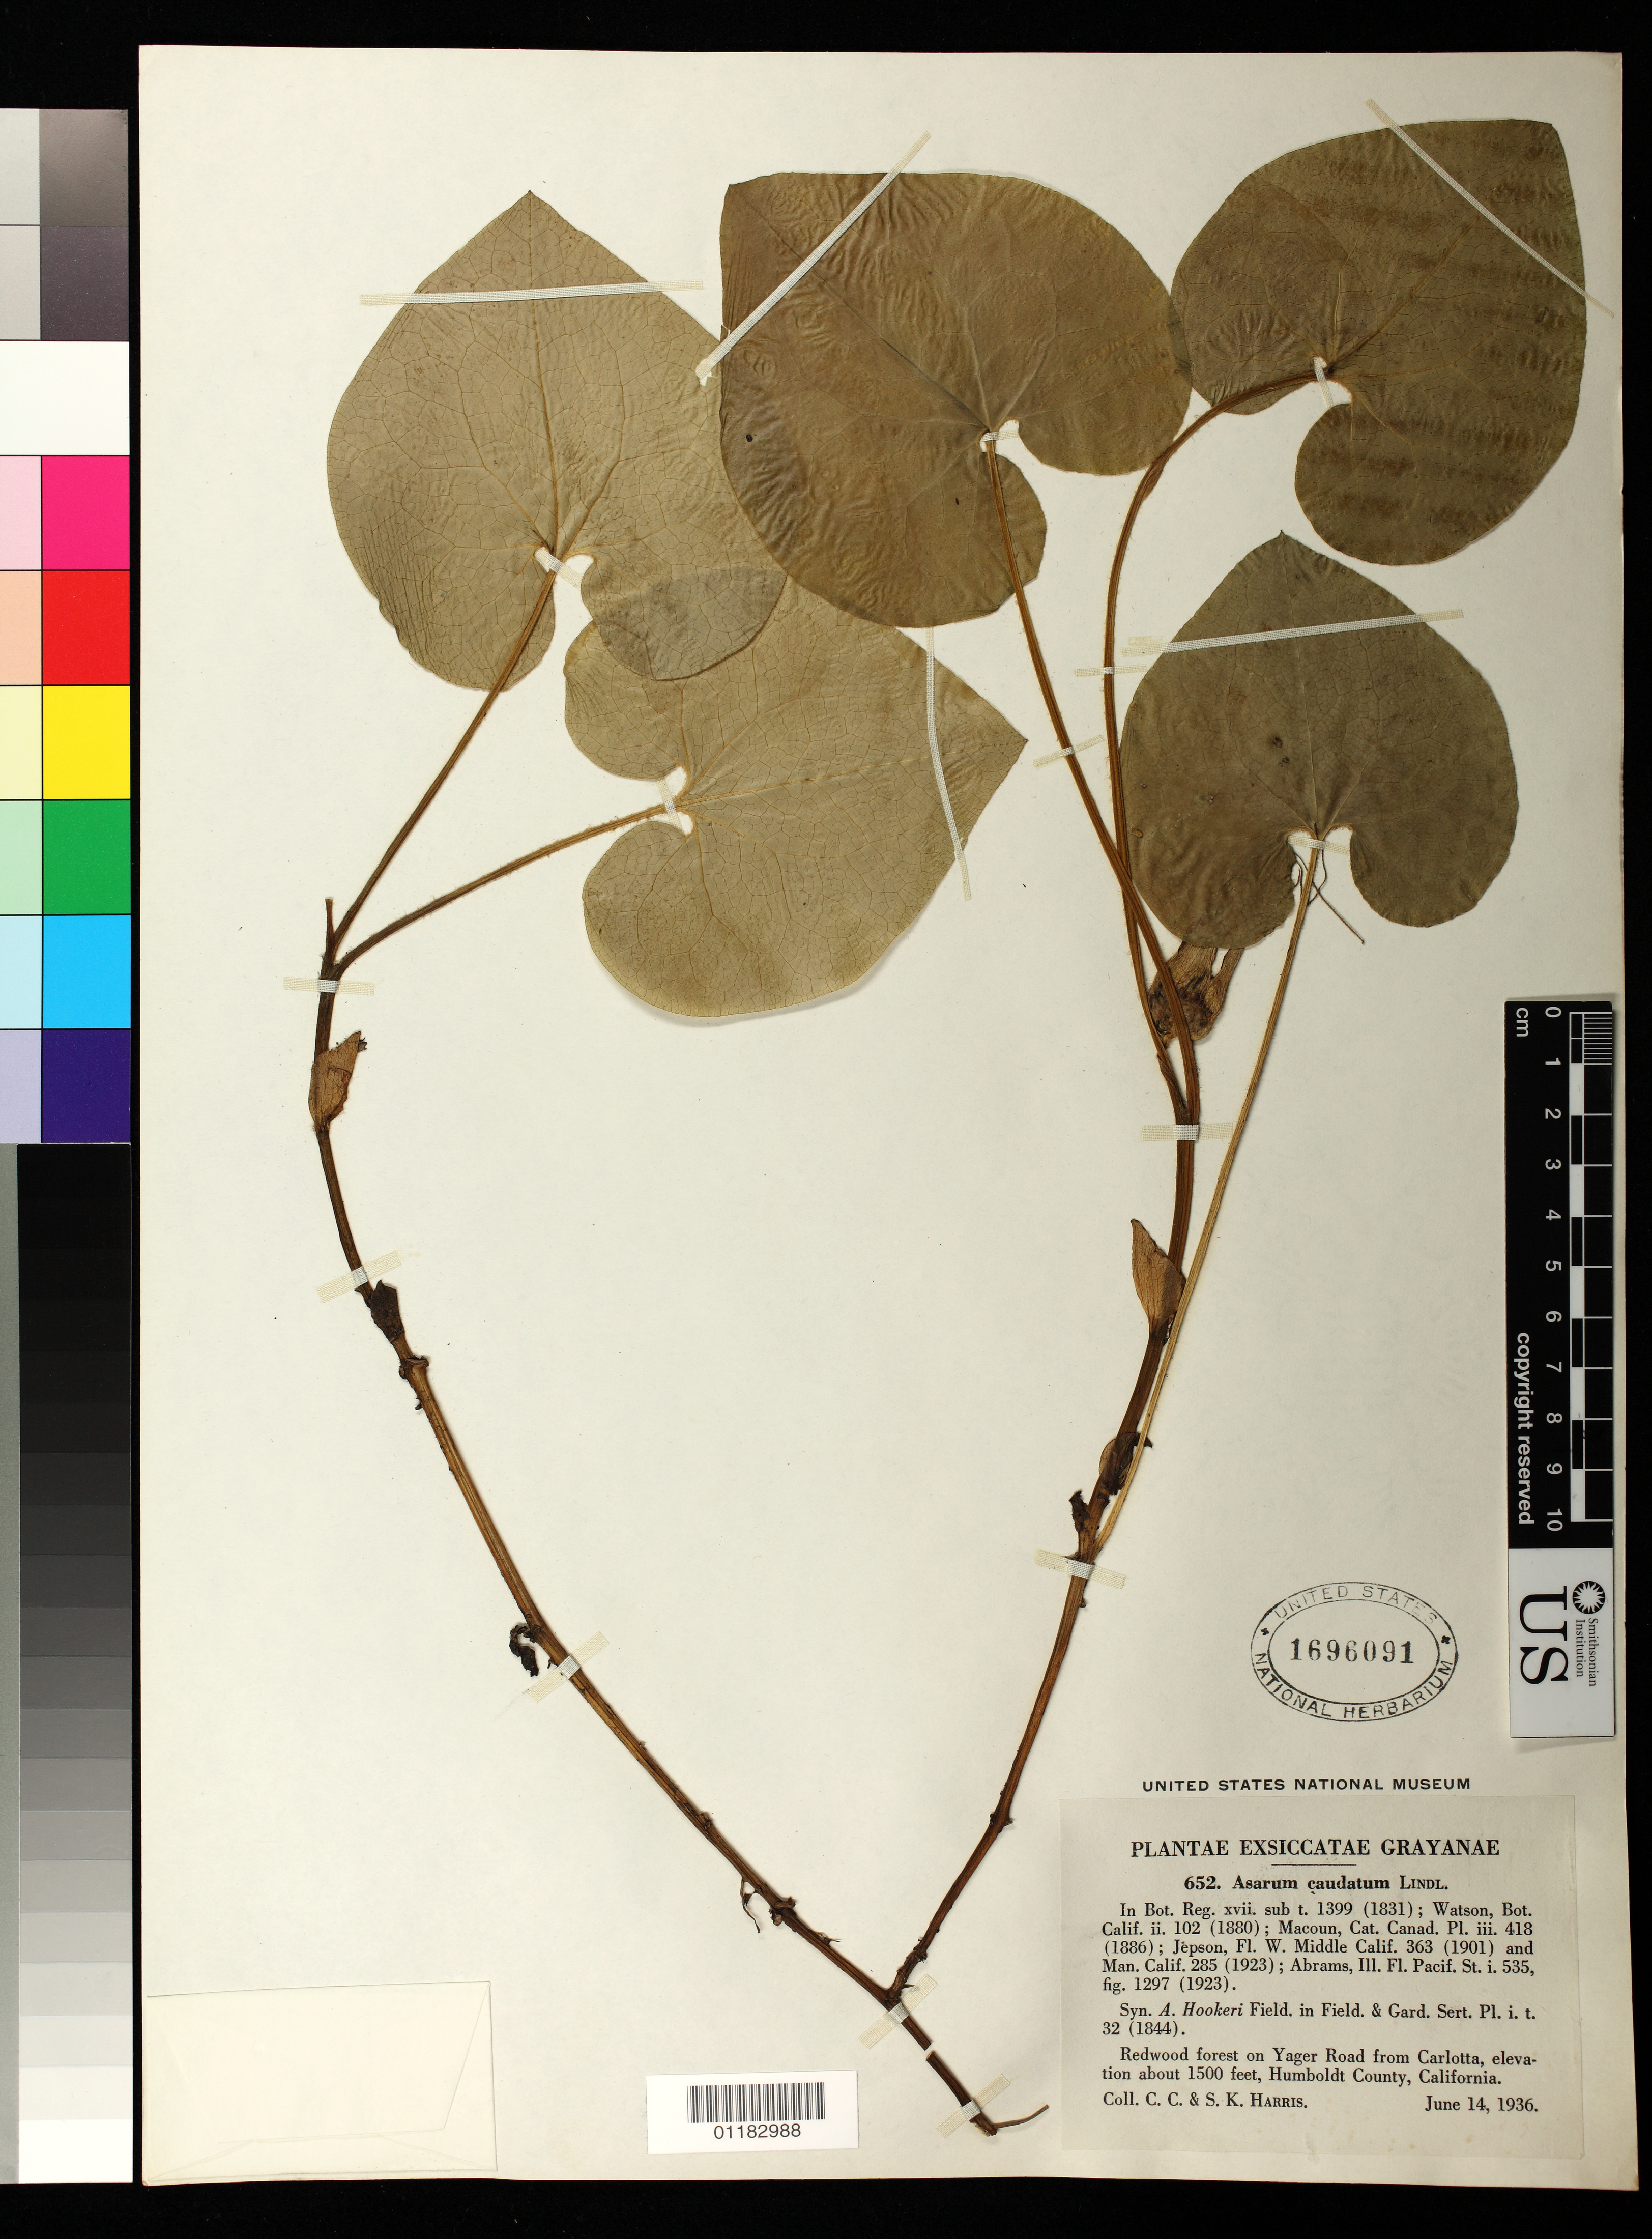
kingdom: Plantae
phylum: Tracheophyta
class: Magnoliopsida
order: Piperales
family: Aristolochiaceae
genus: Asarum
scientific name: Asarum caudatum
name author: Lindl.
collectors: C. C. Harris & S. K. Harris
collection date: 1936-06-14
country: United States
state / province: California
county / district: Humboldt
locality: Redwood forest on Yager Road from Carlotta, Humboldt County.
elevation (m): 457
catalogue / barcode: US 1696091